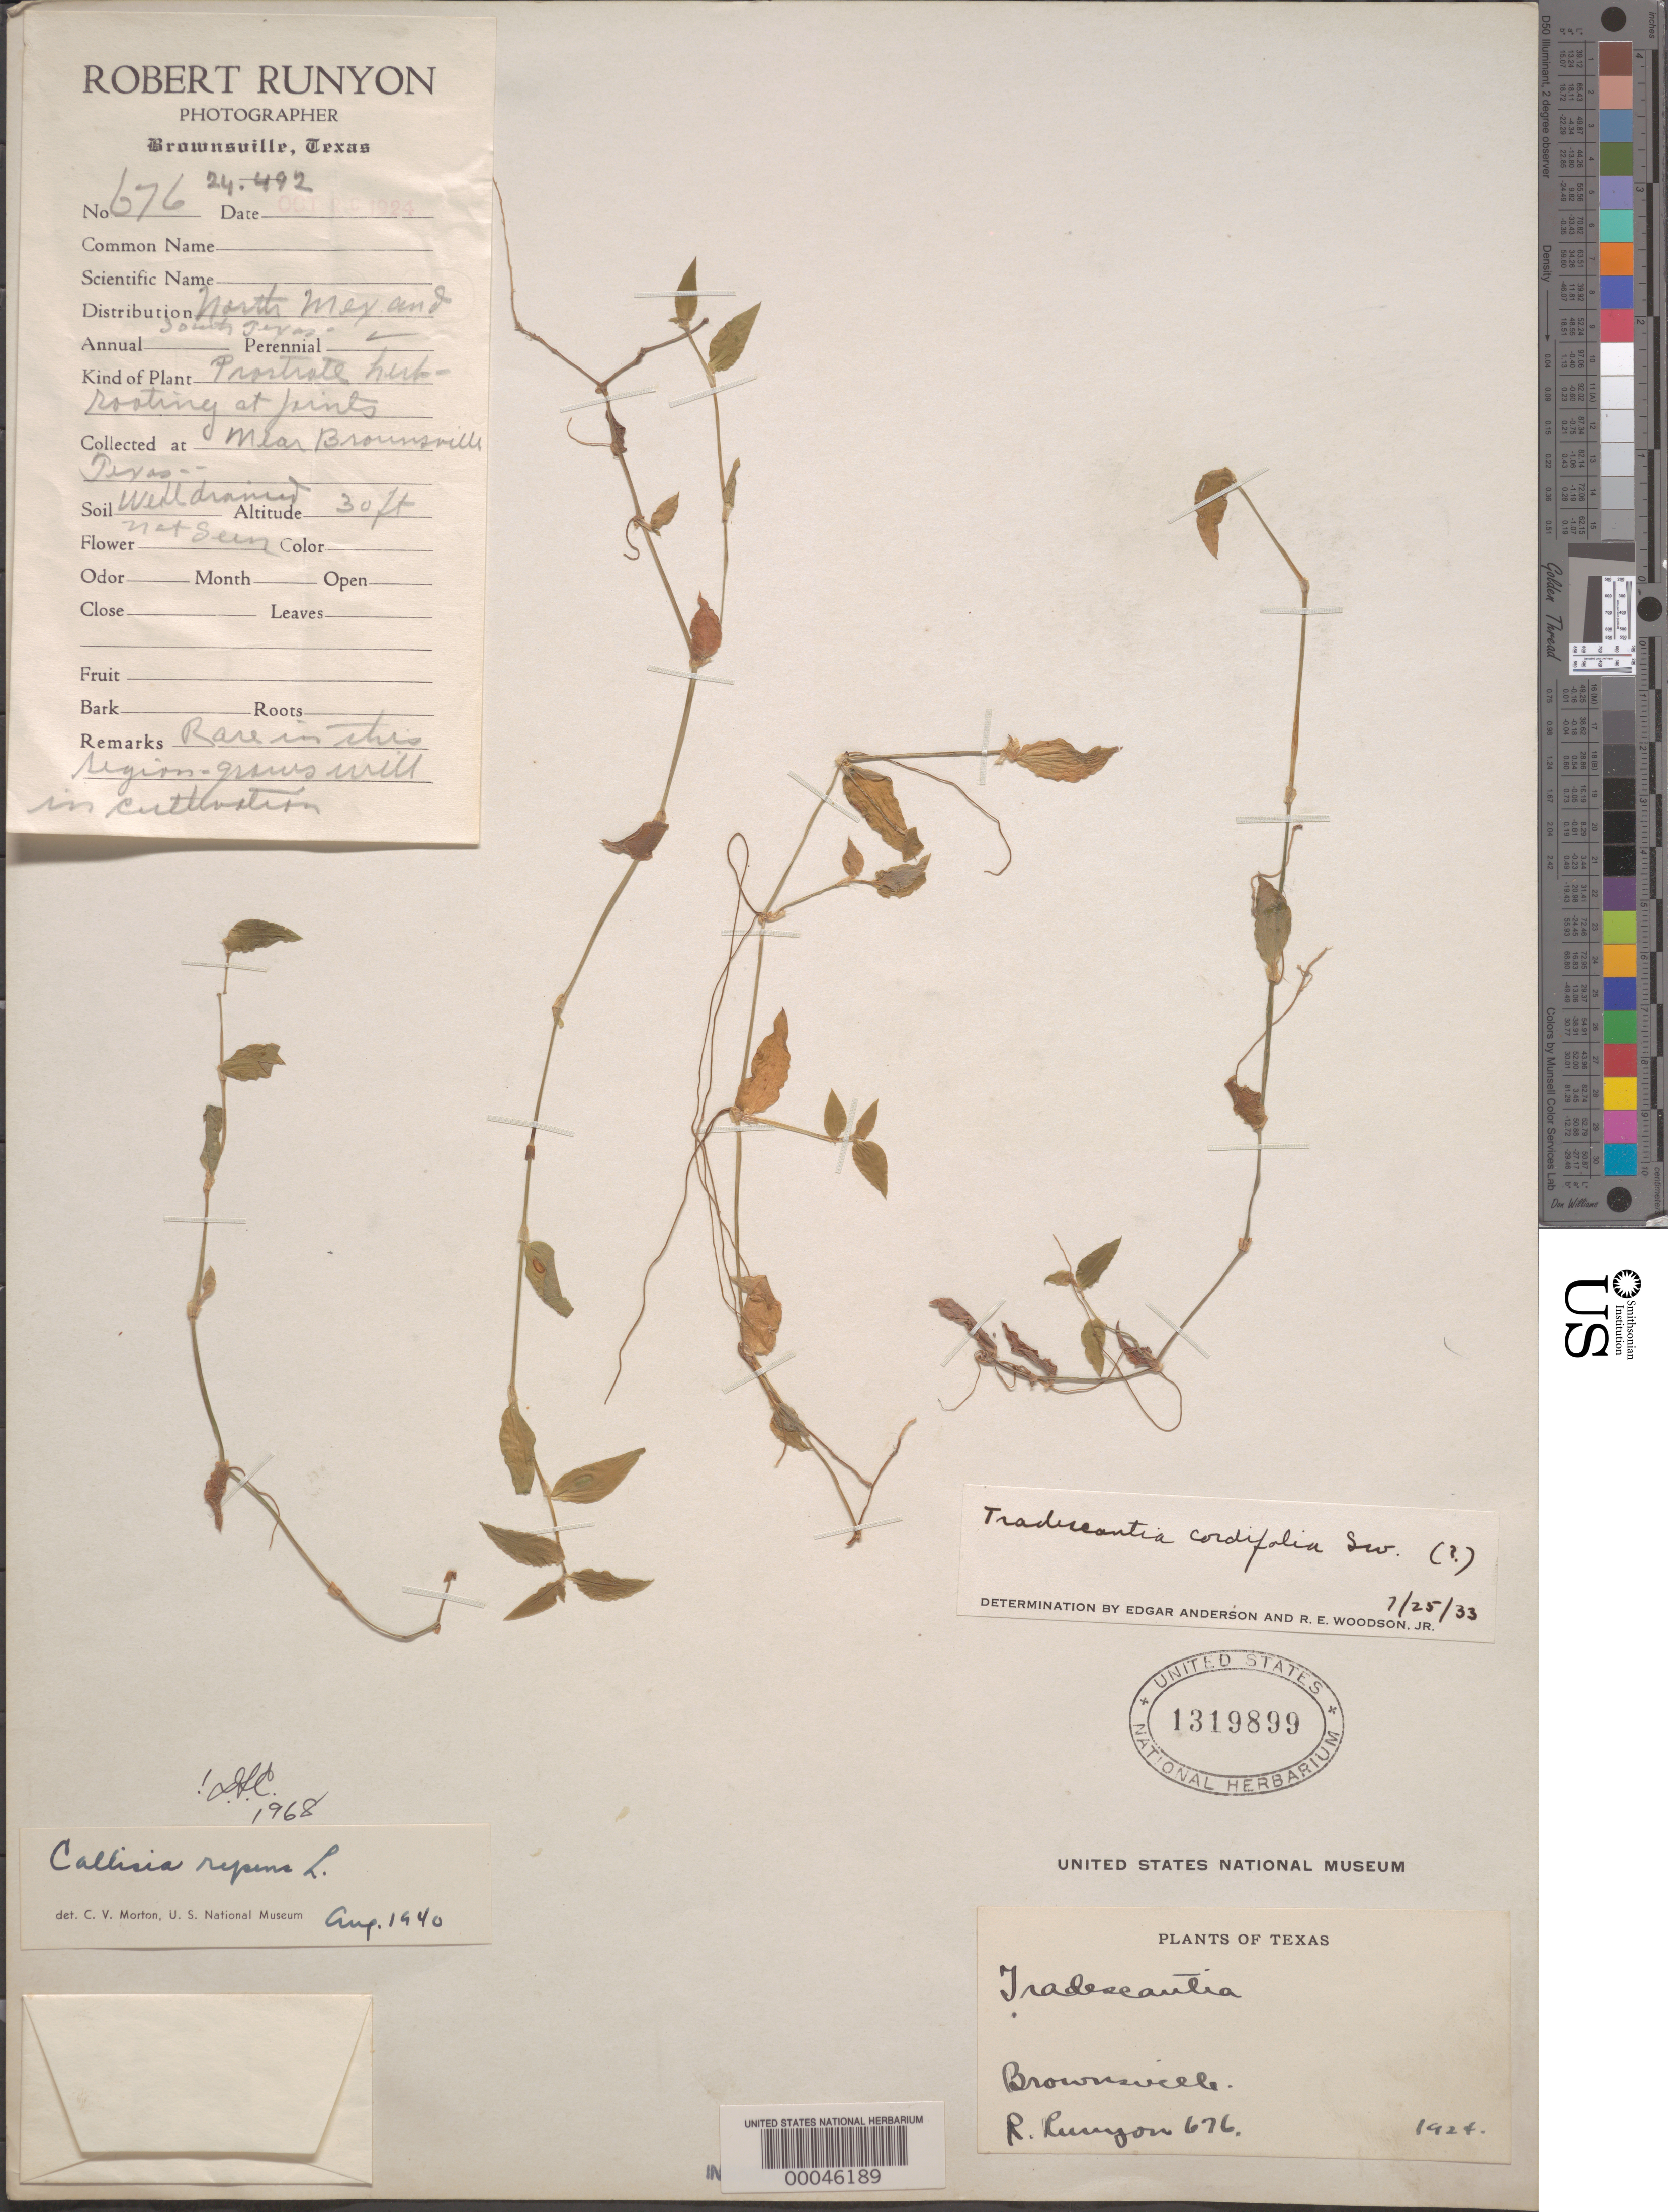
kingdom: Plantae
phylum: Tracheophyta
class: Liliopsida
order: Commelinales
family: Commelinaceae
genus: Callisia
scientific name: Callisia repens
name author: (Jacq.) L.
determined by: Morton, C. V.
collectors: R. Runyon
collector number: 676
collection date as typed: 24 Oct 1924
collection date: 1924-10-24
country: United States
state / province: Texas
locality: Near brownsville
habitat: Well drained soil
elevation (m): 9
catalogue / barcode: US 1319899